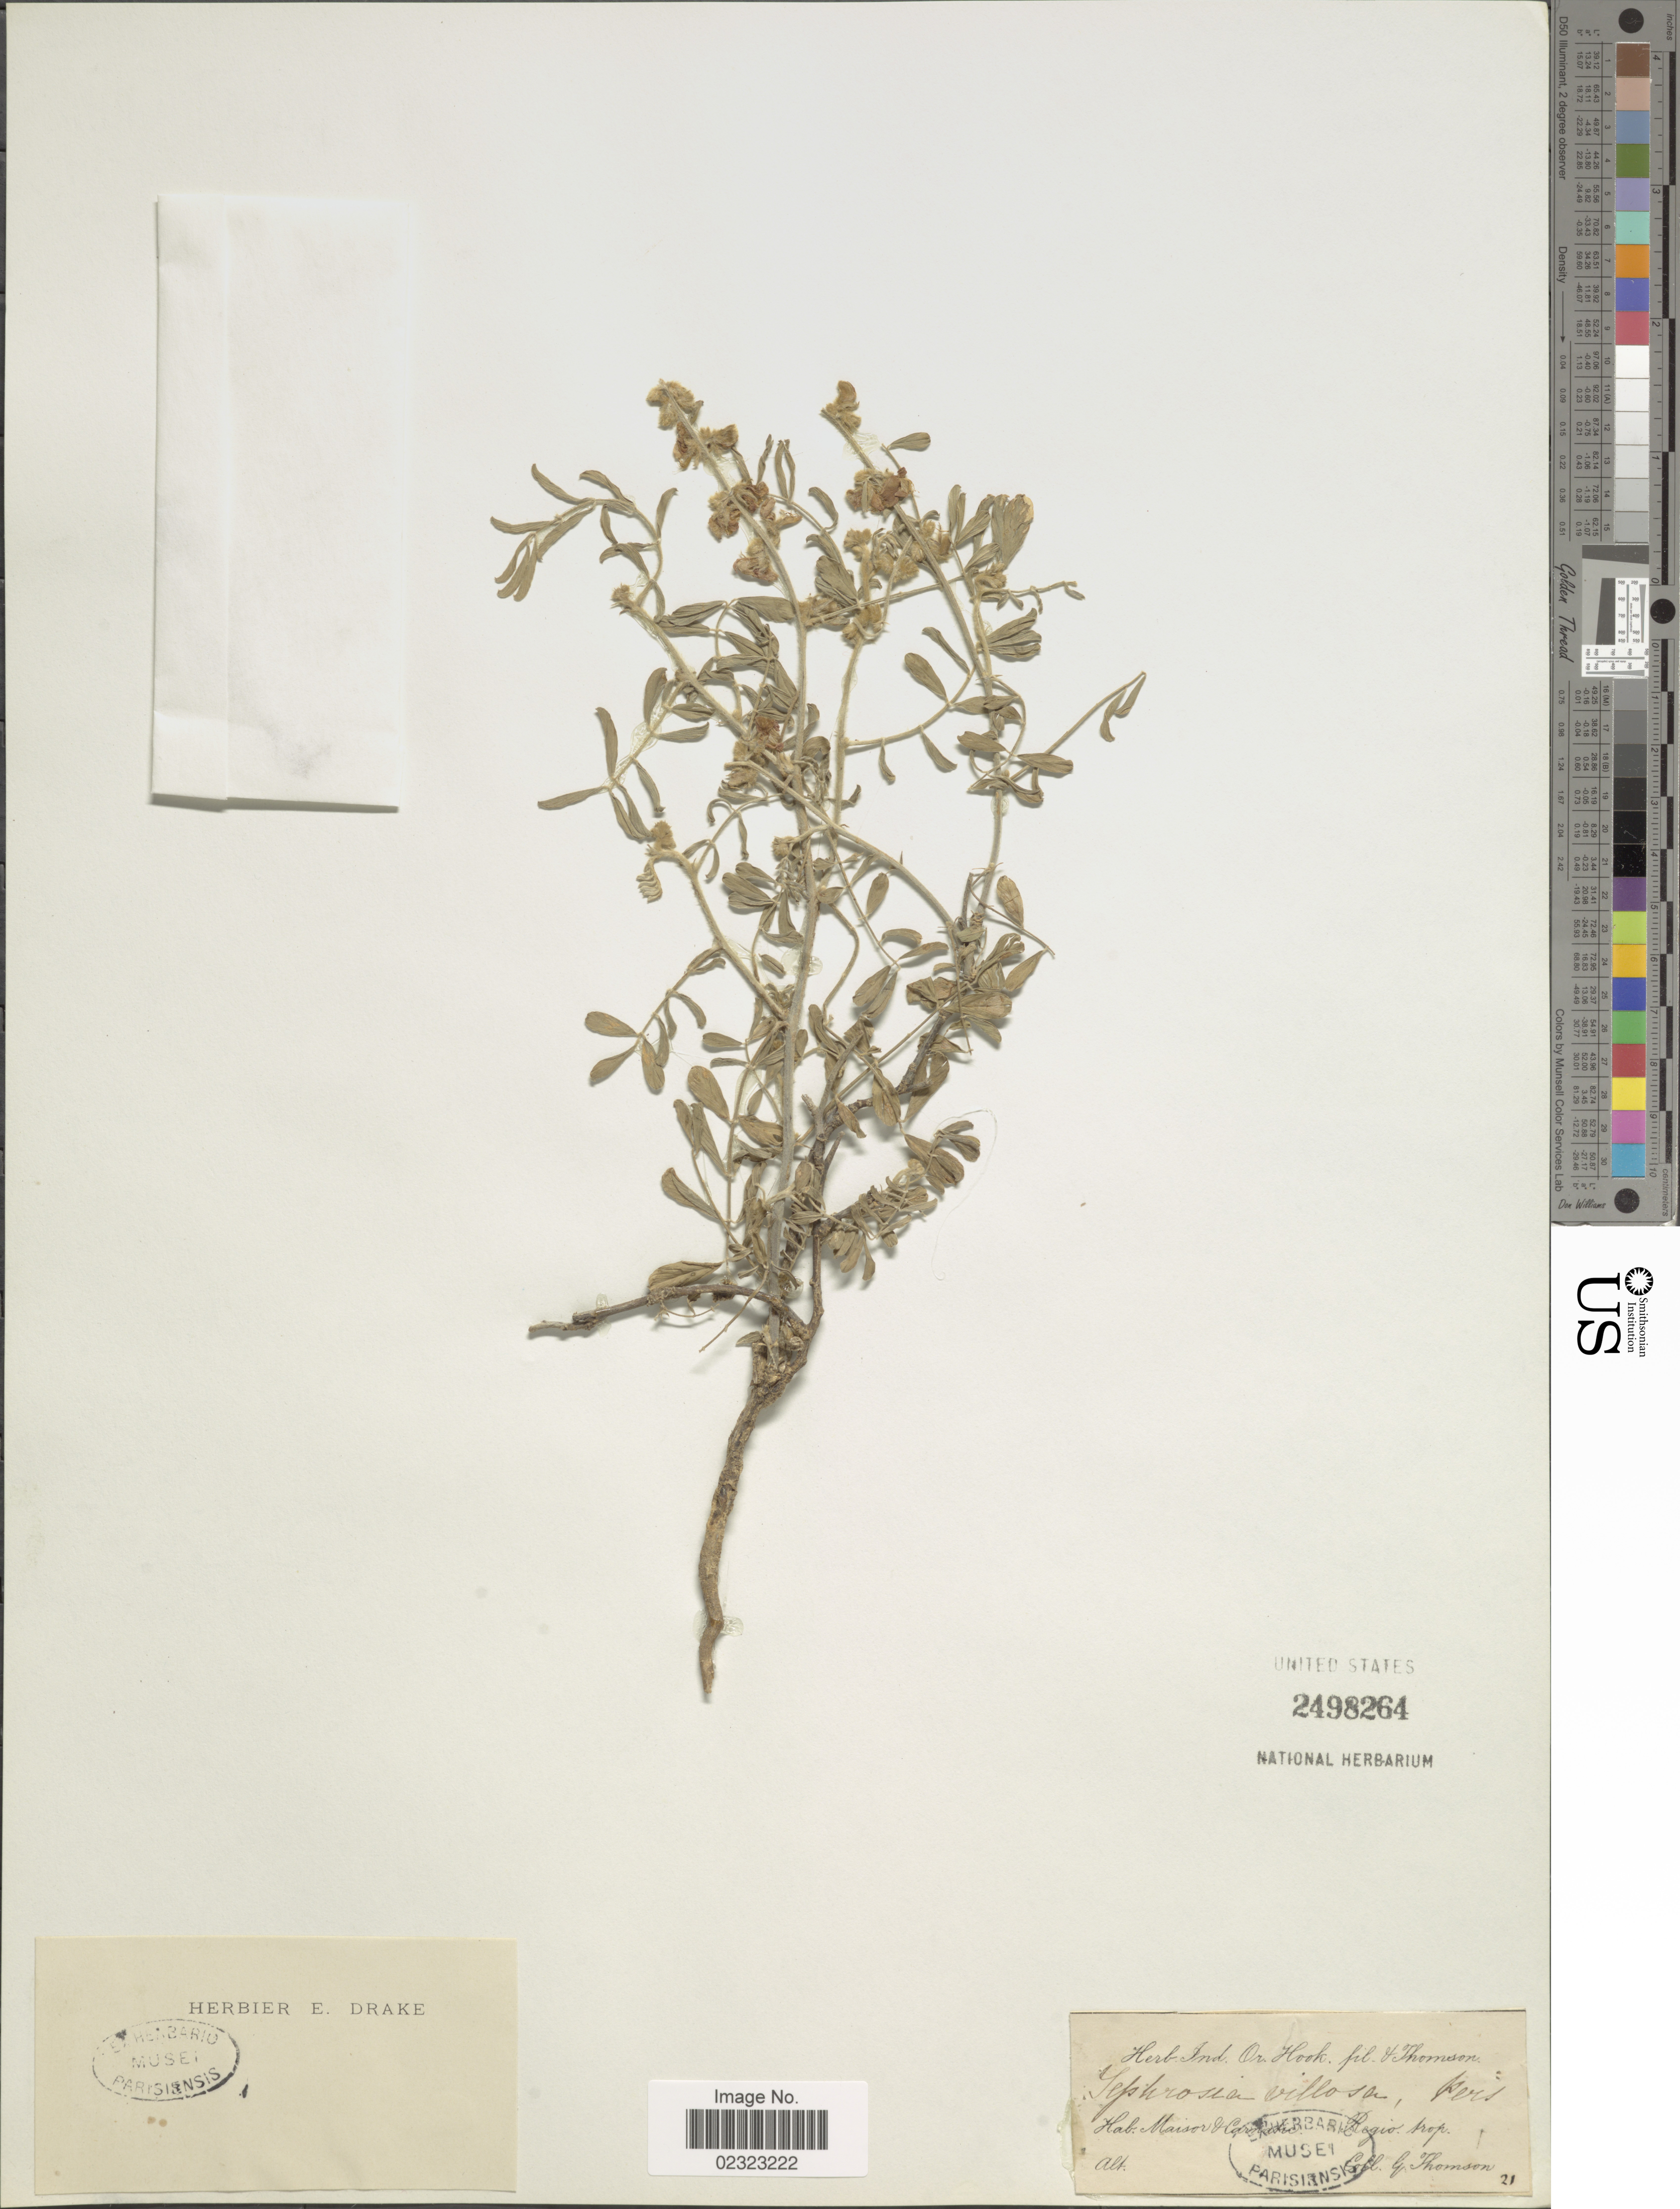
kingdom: Plantae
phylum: Tracheophyta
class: Magnoliopsida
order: Fabales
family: Fabaceae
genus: Tephrosia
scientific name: Tephrosia villosa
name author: Pers.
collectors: G. Thomson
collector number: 21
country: India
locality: Maisor & Carnatic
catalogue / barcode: US 2498264